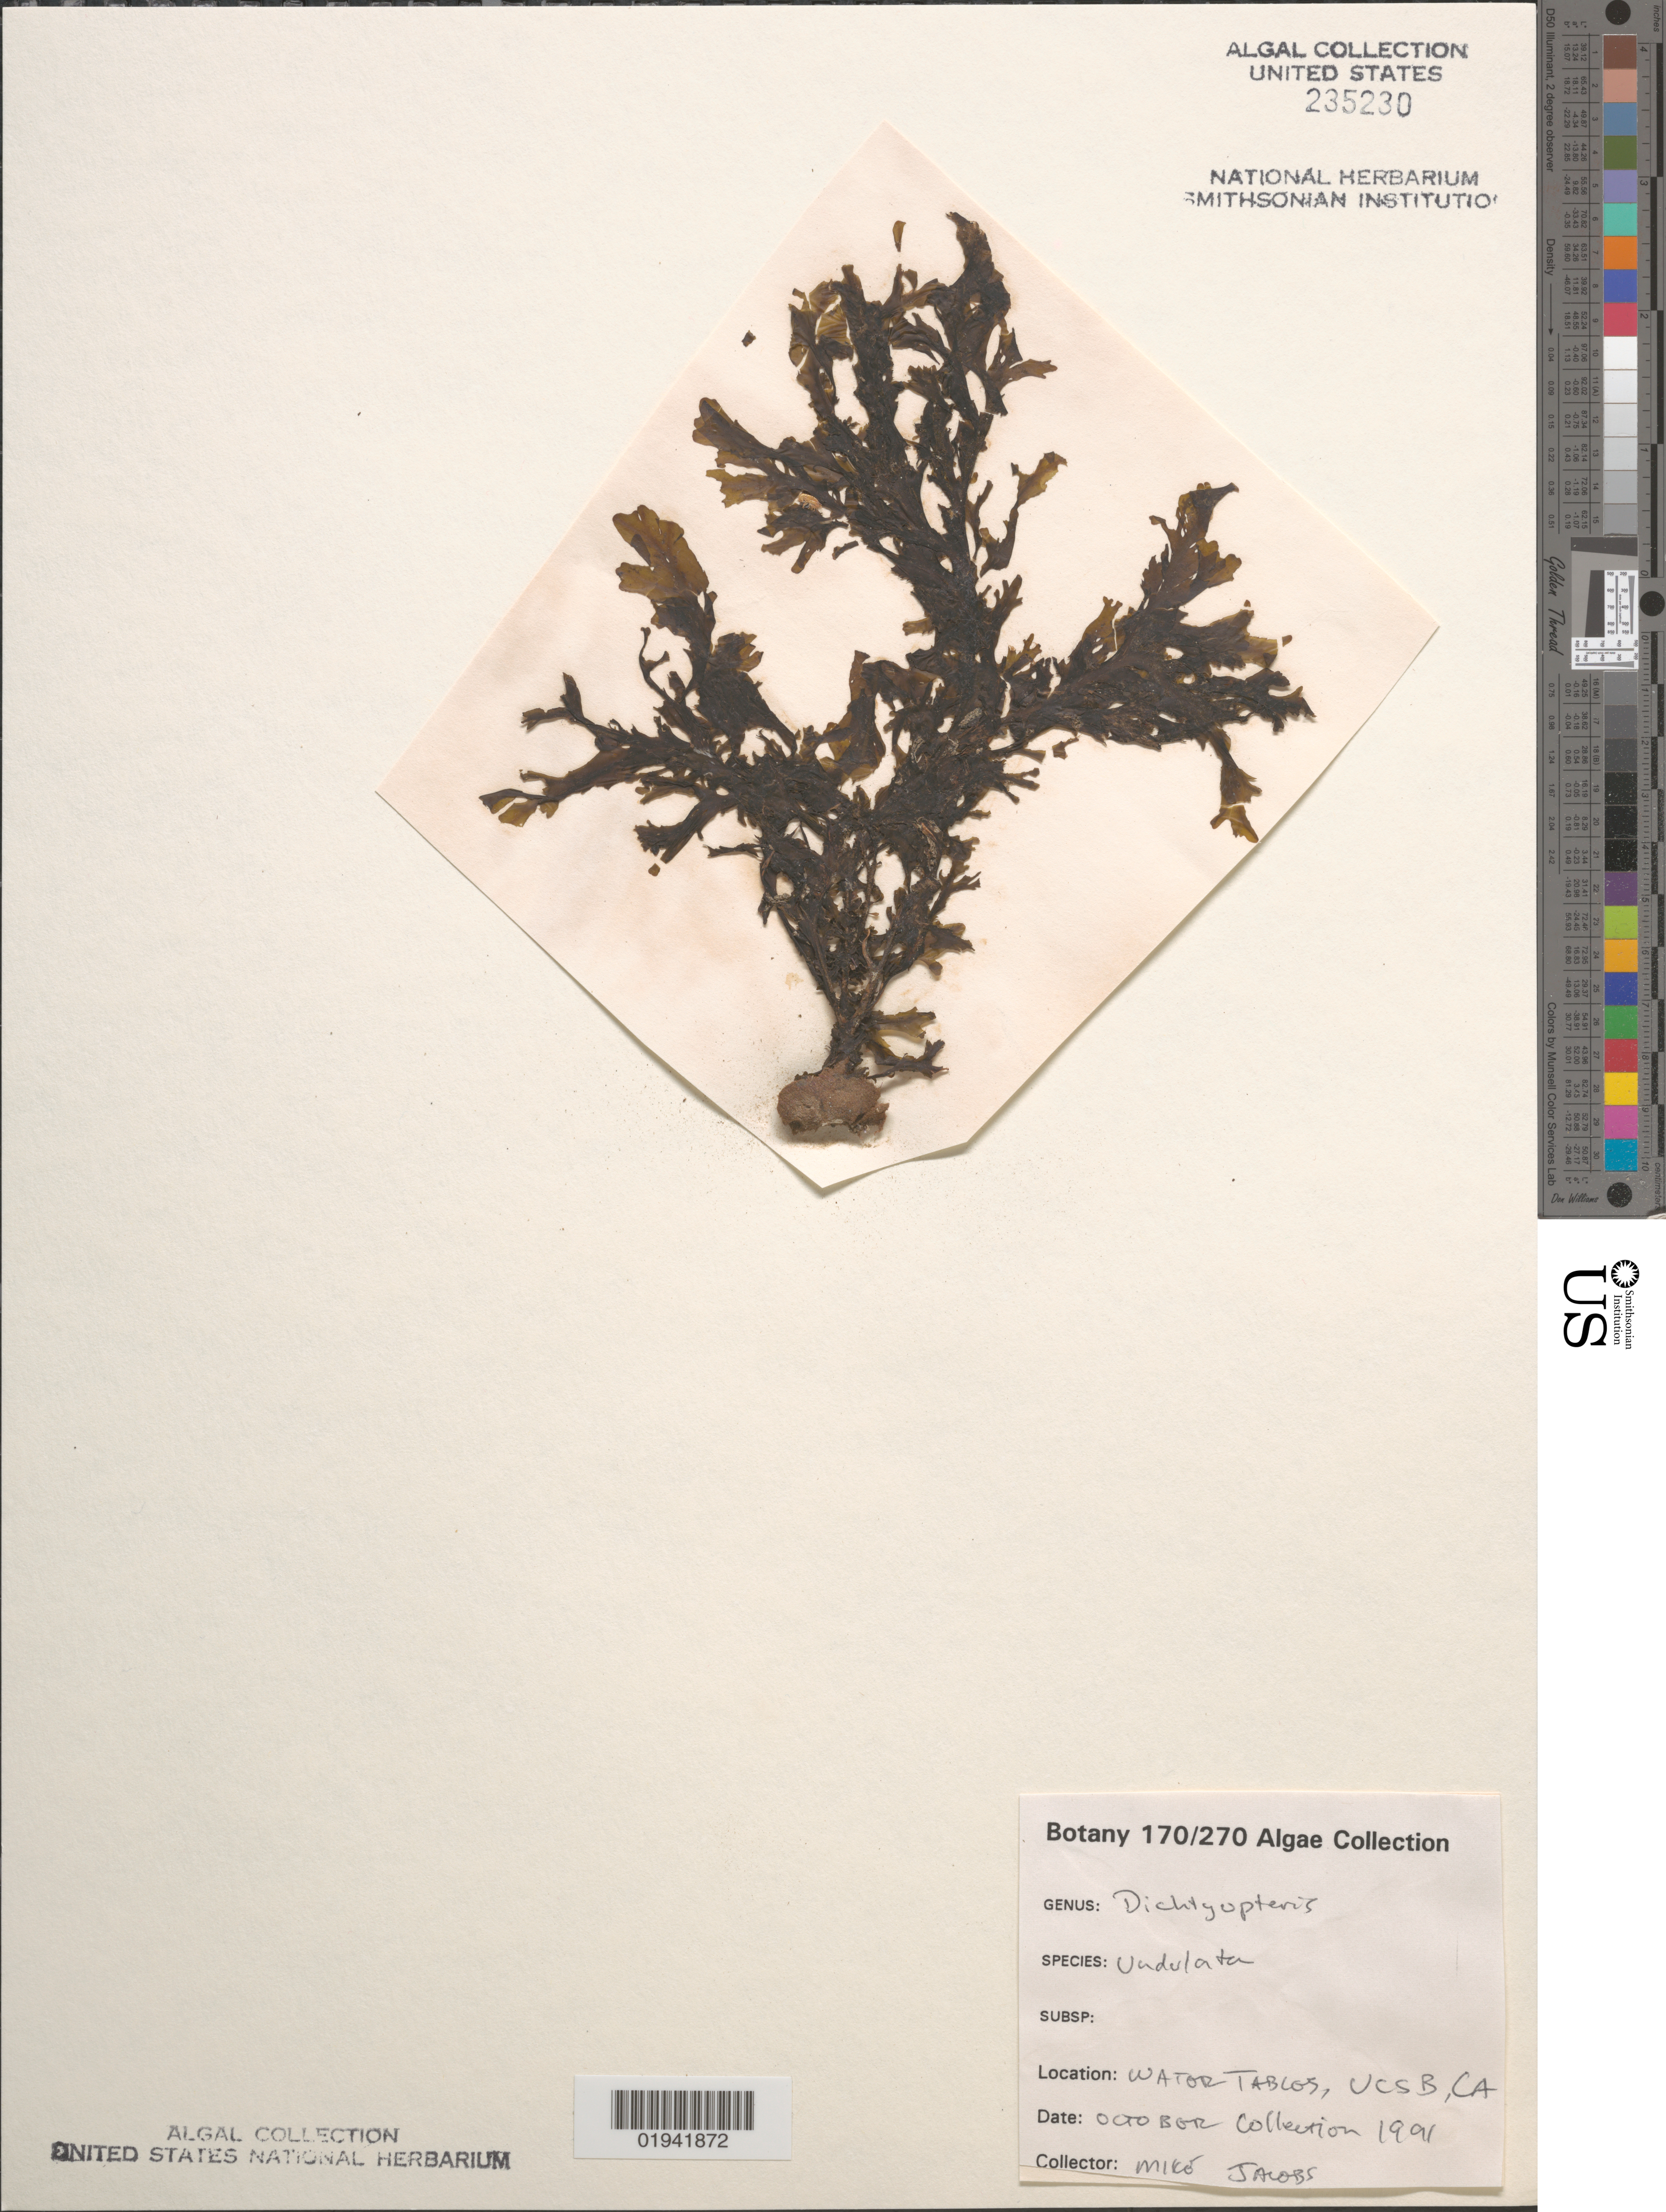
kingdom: Chromista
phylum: Ochrophyta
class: Phaeophyceae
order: Dictyotales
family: Dictyotaceae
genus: Dictyopteris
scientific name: Dictyopteris undulata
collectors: M. Jacobs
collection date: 1991-10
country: United States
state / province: California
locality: Water Tablos, UCSB.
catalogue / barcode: US 235230